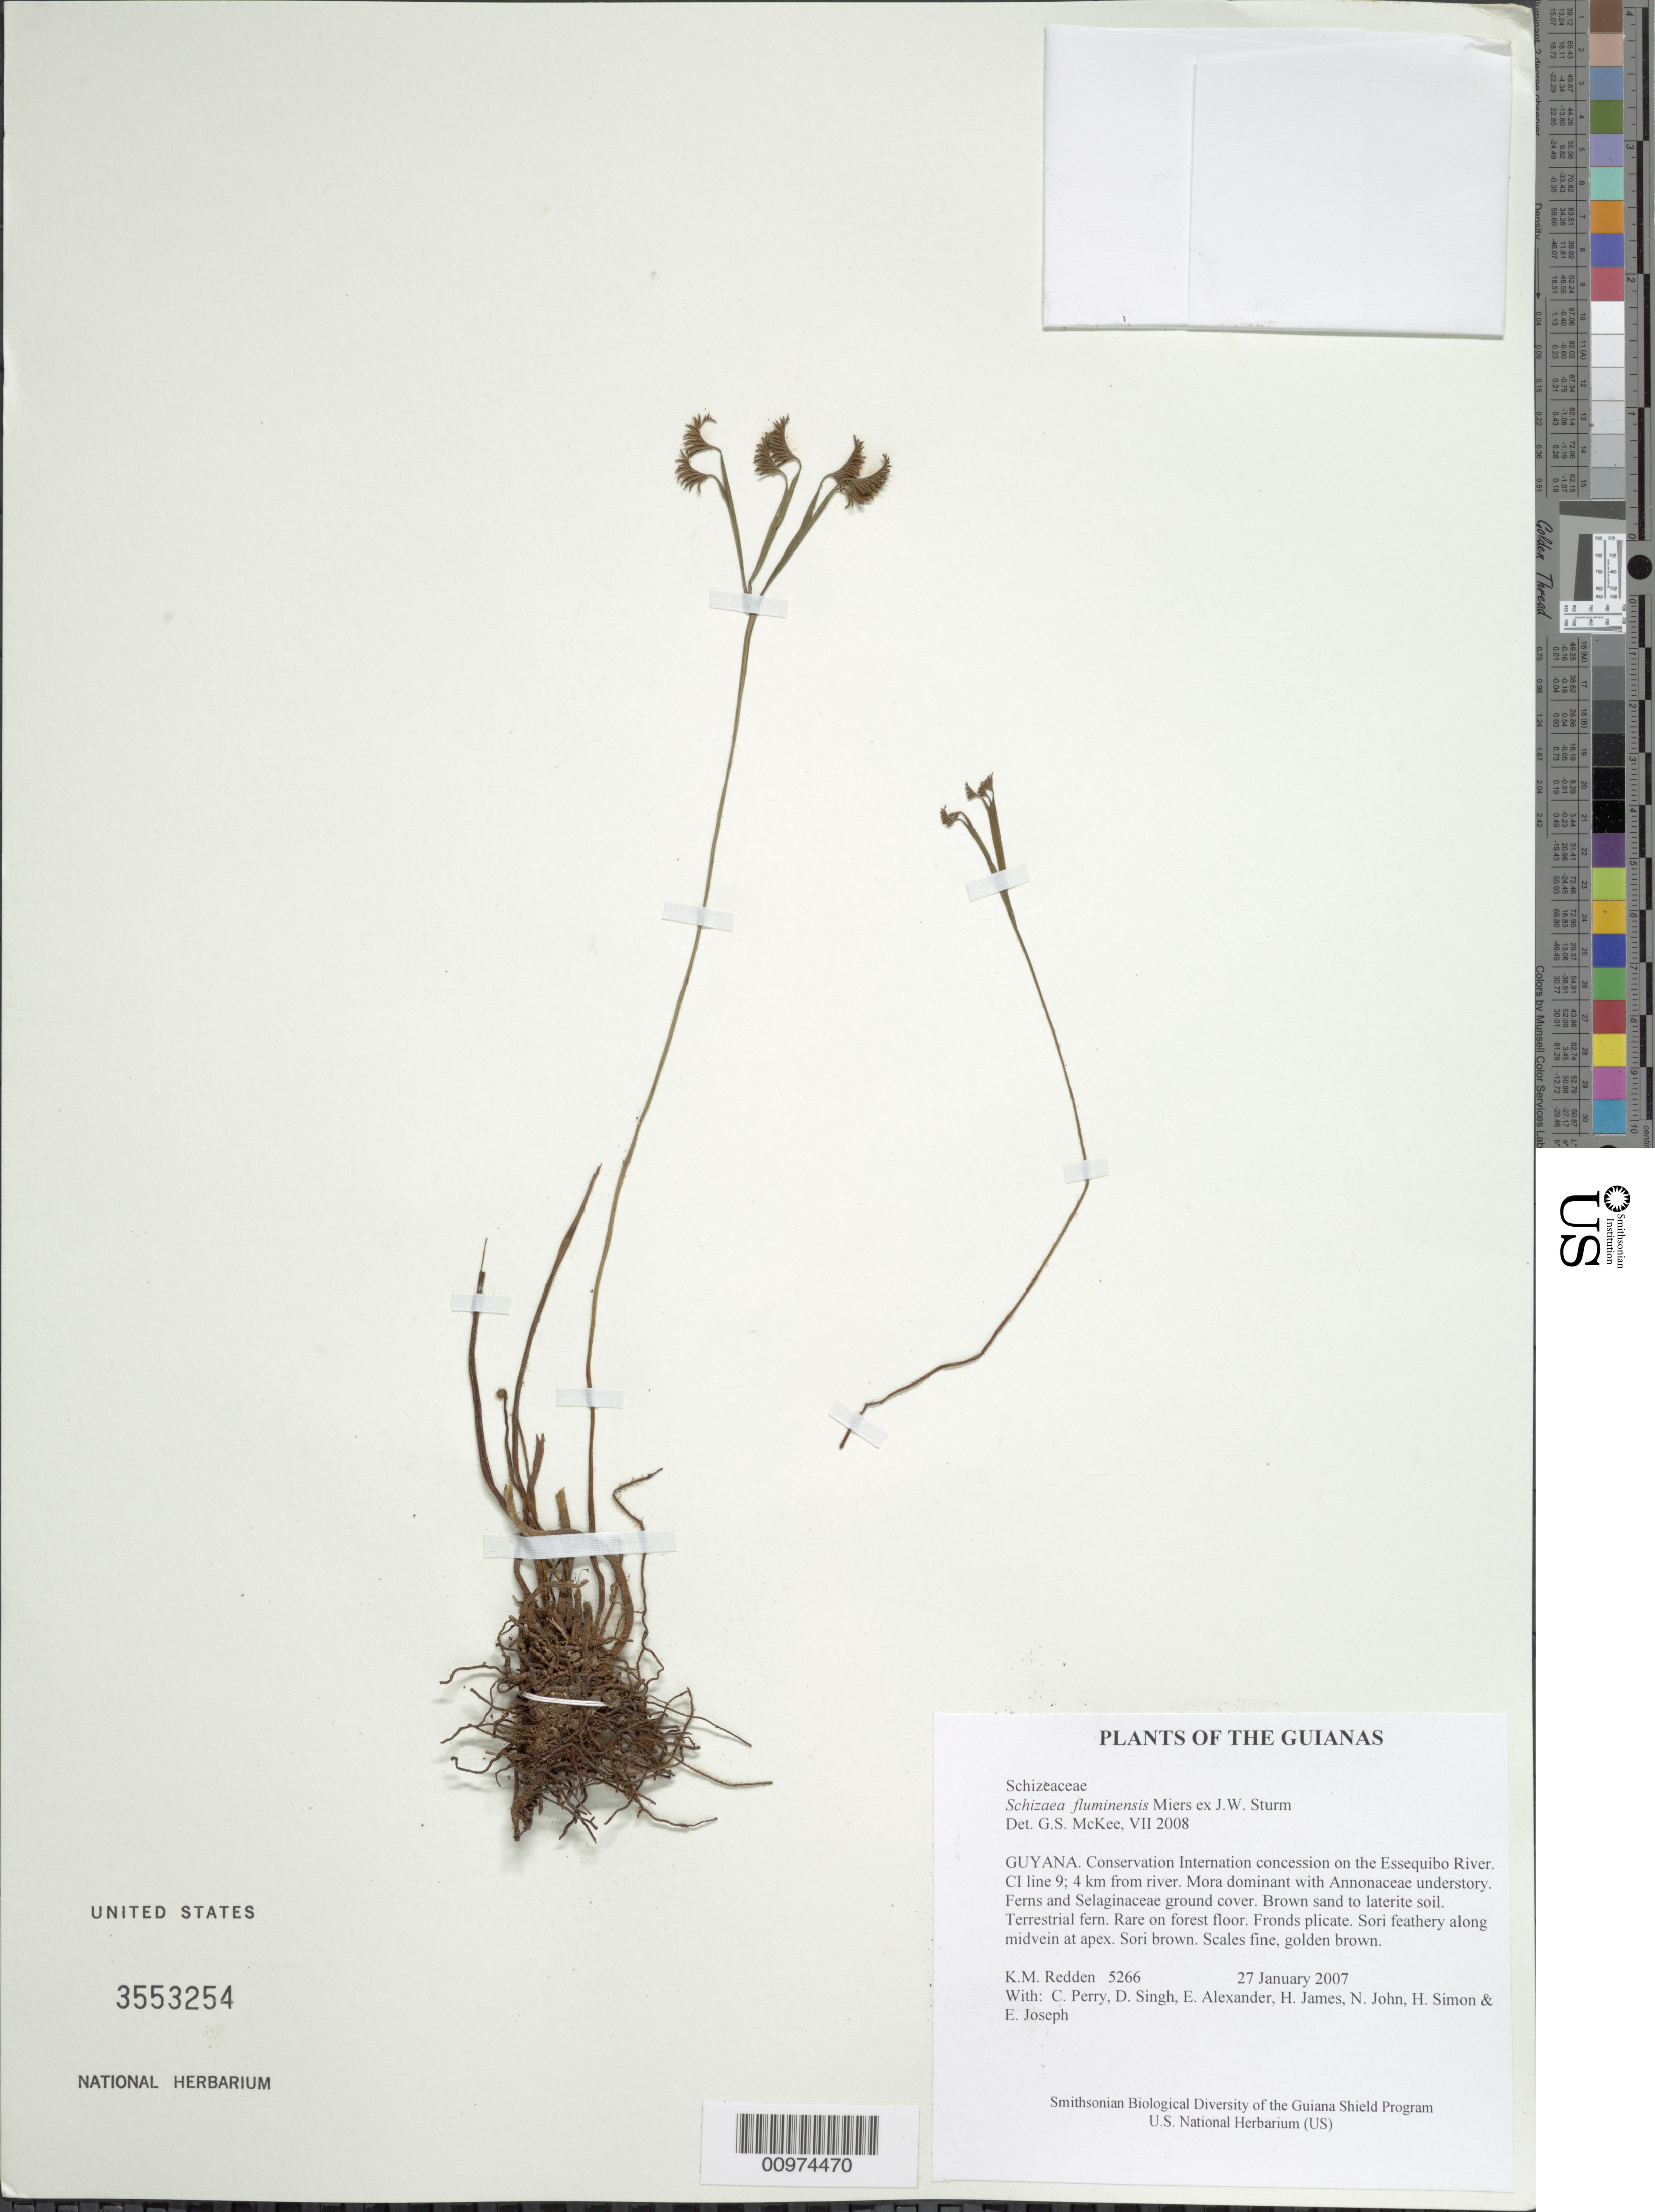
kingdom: Plantae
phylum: Tracheophyta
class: Polypodiopsida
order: Schizaeales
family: Schizaeaceae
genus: Schizaea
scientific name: Schizaea fluminensis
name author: Miers ex J.W. Sturm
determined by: McKee, G. S., (US), NMNH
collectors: K. M. Redden, C. Perry, D. Singh, E. Alexander, H. James, N. John, H. Simon & E. Joseph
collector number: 5266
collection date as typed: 27 January 2007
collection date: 2007-01-27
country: Guyana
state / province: U. Takutu-U. Essequibo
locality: Conservation International concession on the Essequibo River. CI line 9; 4 km from river.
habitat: Mora dominant with Annonaceae understory. Ferns and Selaginaceae ground cover. Brown sand to laterite soil.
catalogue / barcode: US 3553254